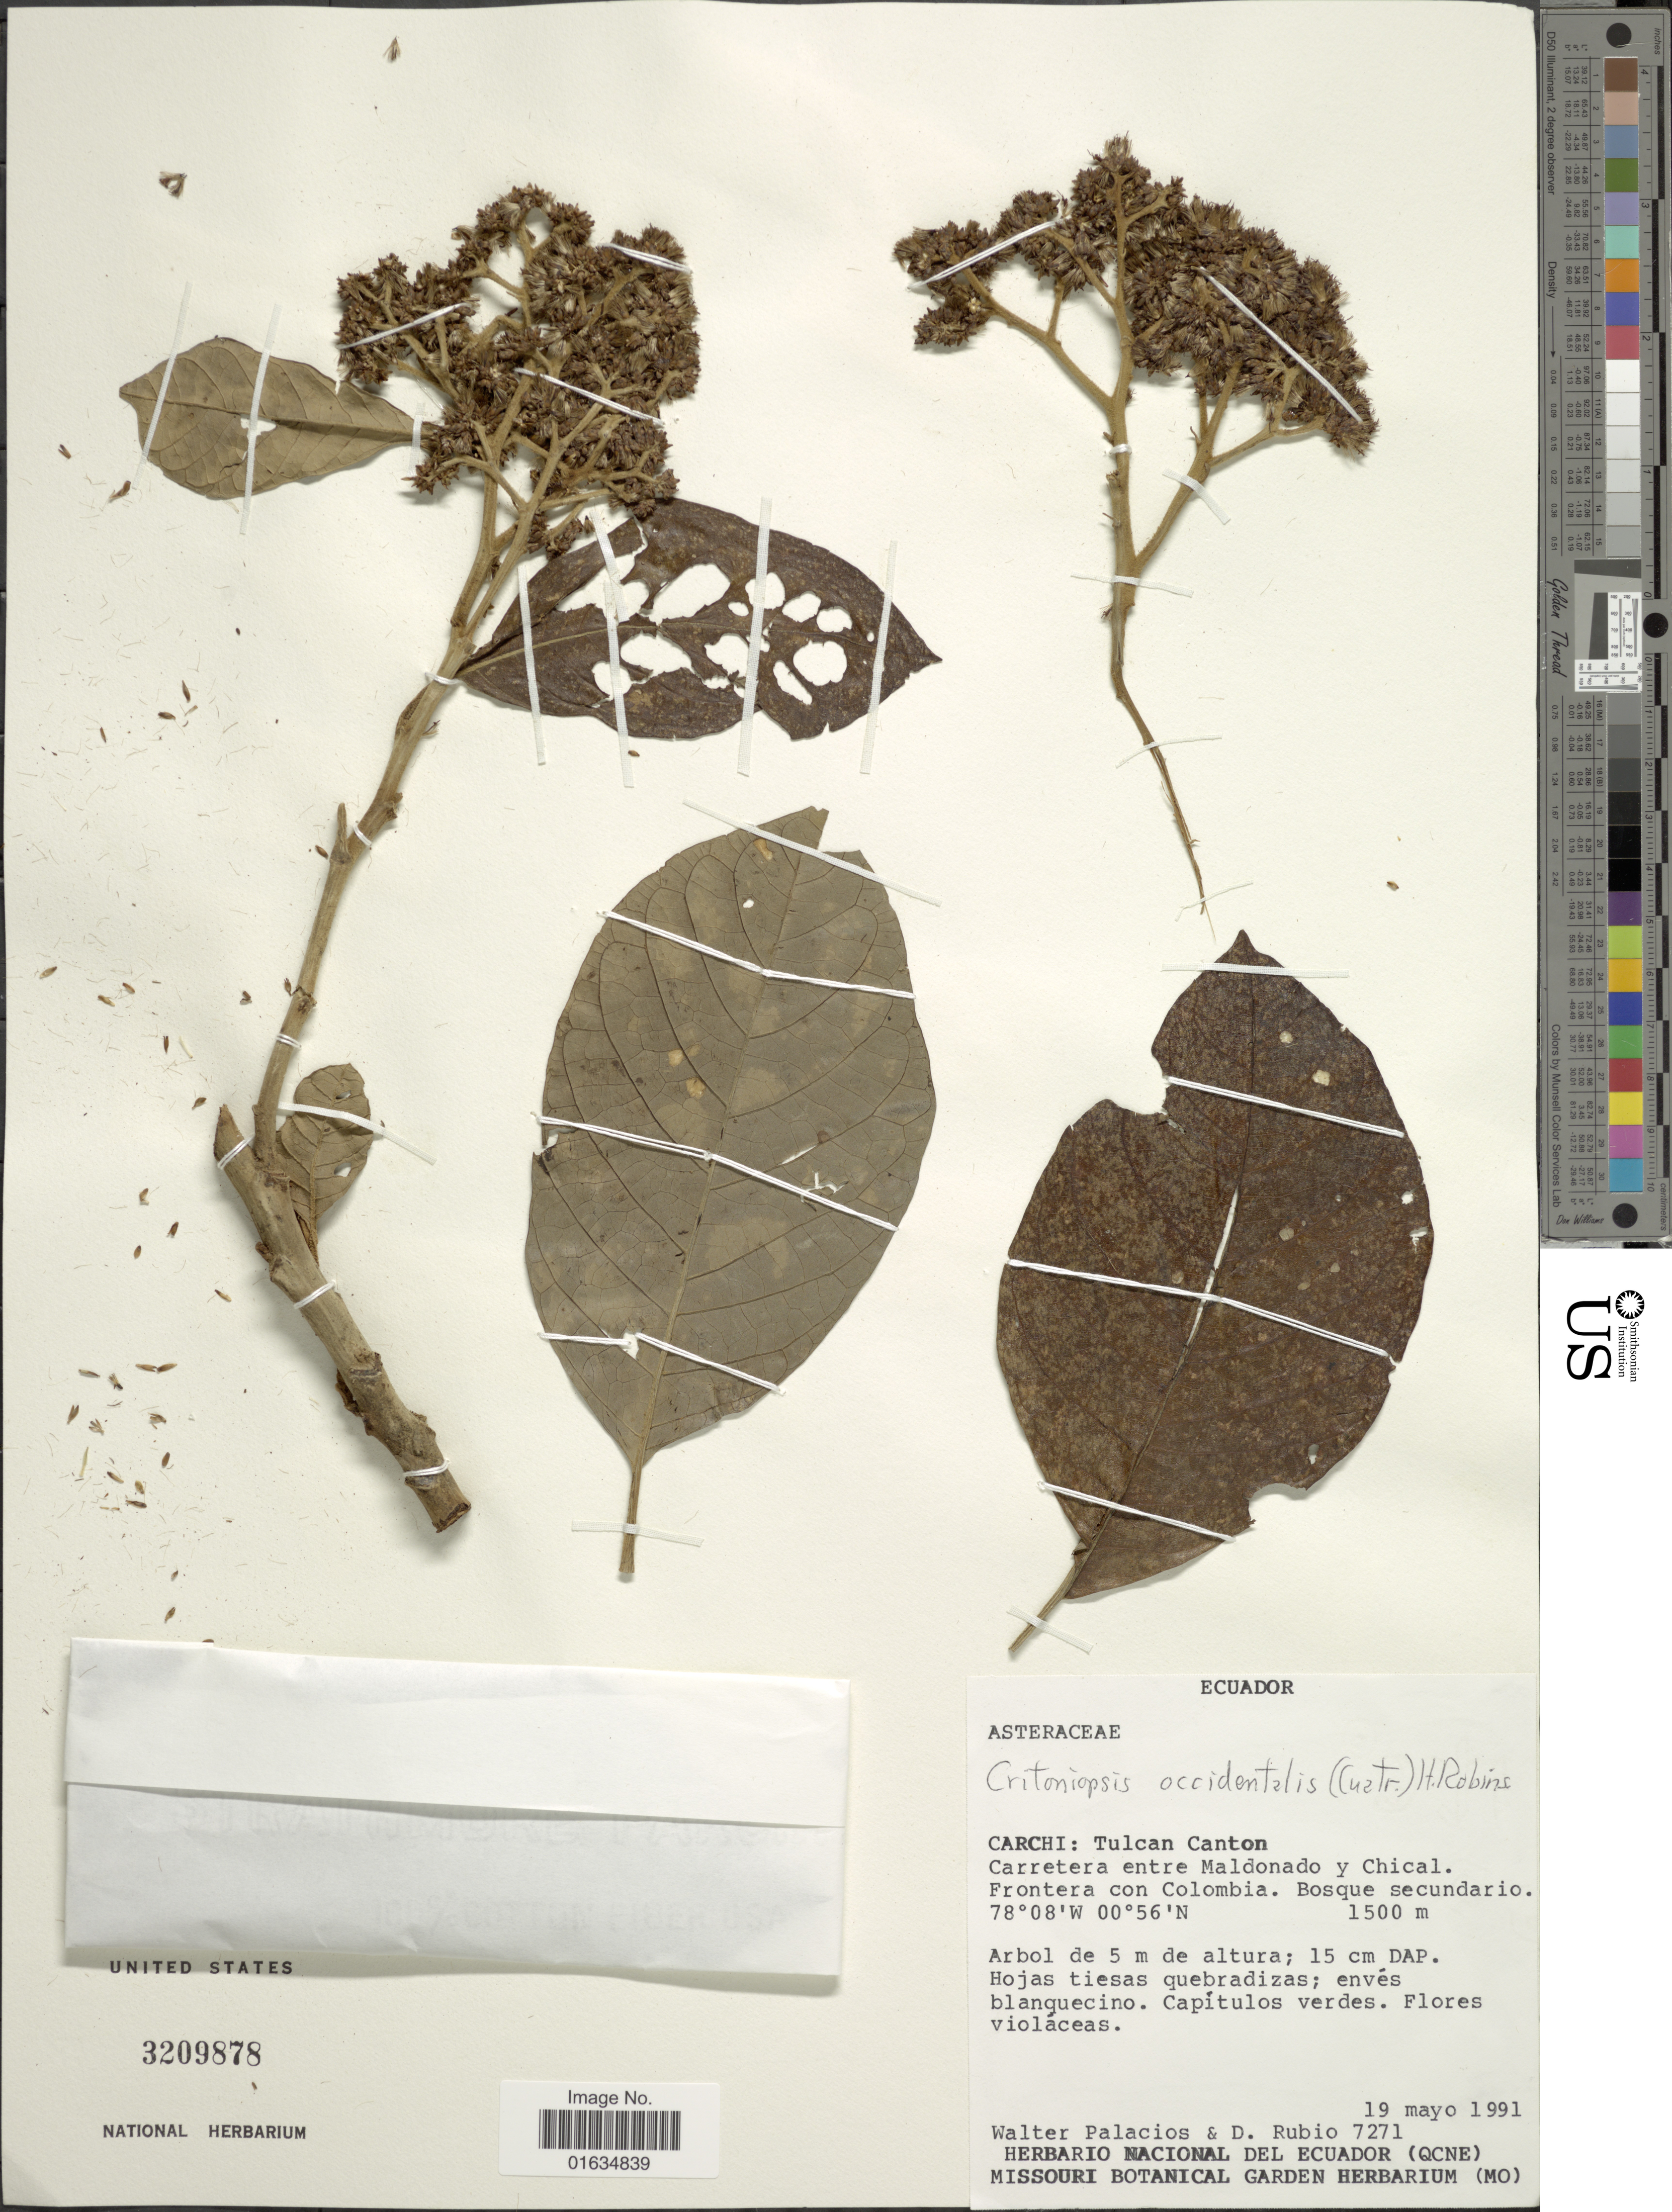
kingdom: Plantae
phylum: Tracheophyta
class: Magnoliopsida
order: Asterales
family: Asteraceae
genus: Critoniopsis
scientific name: Critoniopsis occidentalis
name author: (Cuatrec.) H. Rob.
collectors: W. Palacios & D. Rubio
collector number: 7271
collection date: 1991-05-19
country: Ecuador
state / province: Carchi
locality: Carchi, Tulcan Canton, Carretera entre Maldonado y Chical, Frontera con Colombia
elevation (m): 1500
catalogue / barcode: US 3209878